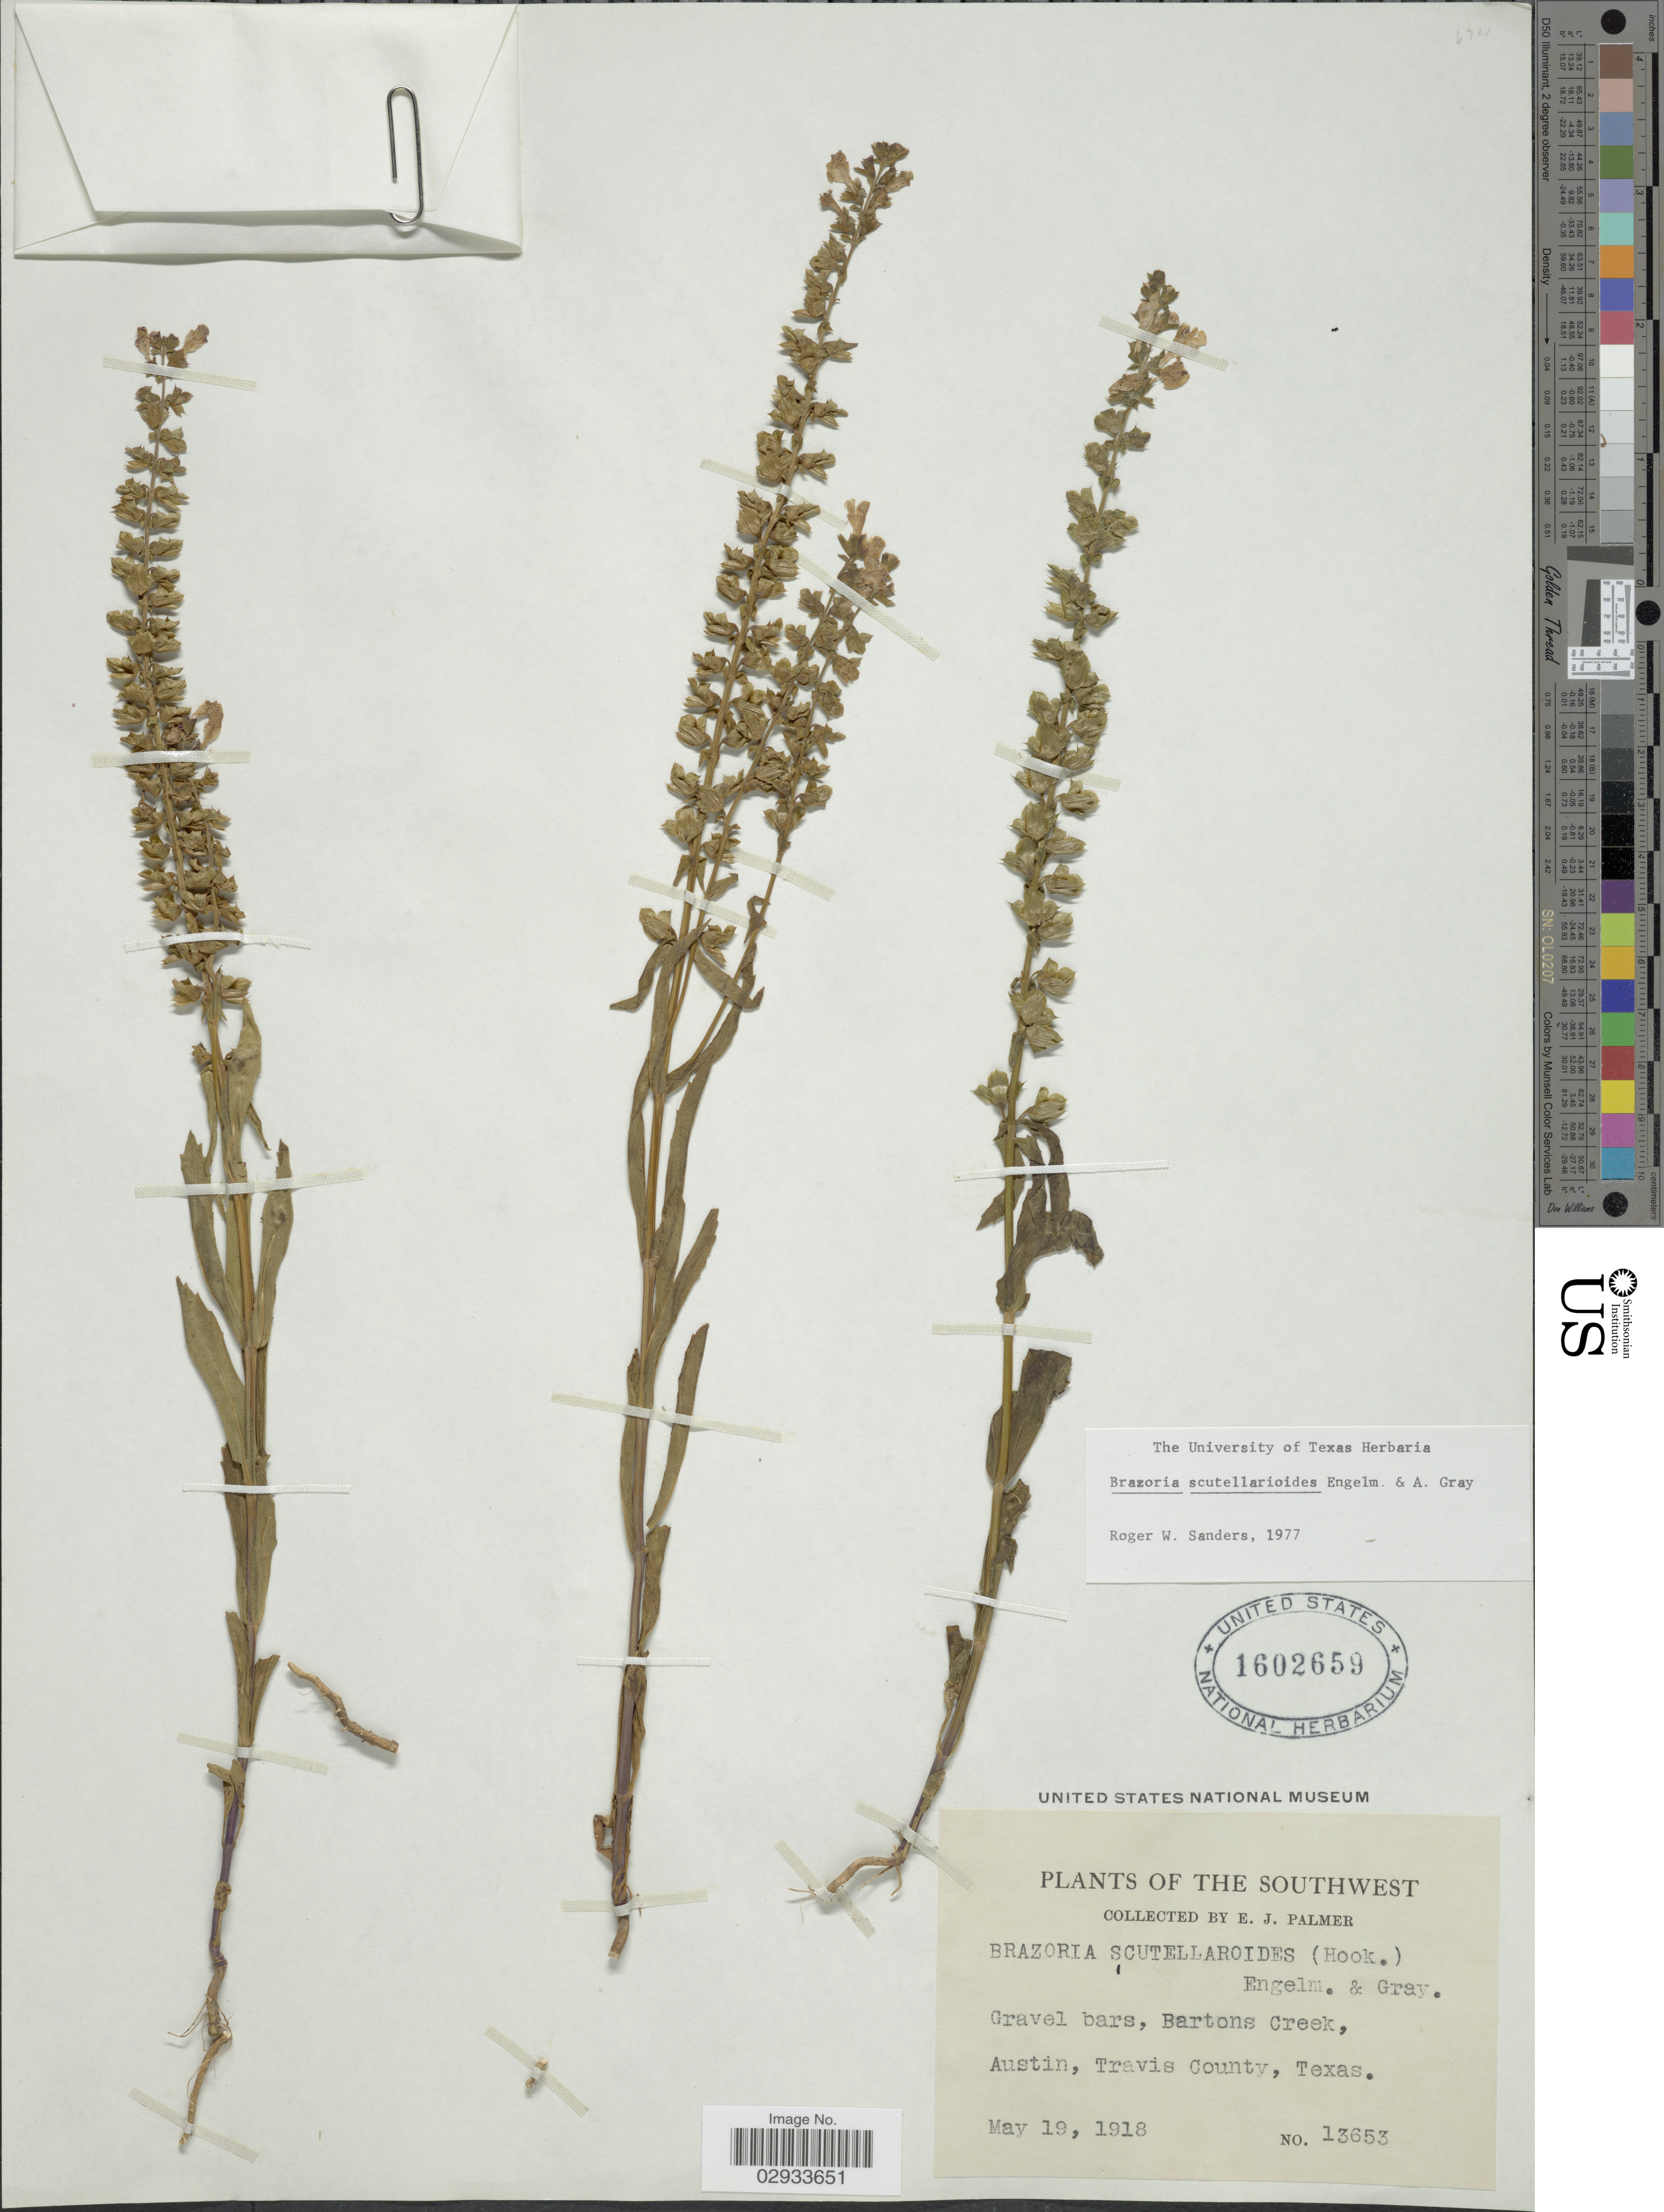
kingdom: Plantae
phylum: Tracheophyta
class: Magnoliopsida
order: Lamiales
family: Lamiaceae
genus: Brazoria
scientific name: Brazoria scutellarioides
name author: Engelm. & A. Gray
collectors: E. J. Palmer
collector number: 13653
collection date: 1918-05-19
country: United States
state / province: Texas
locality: The Southwest, Gravel bars, Bartons Creek, Austin, Travis County, Texas.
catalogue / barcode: US 1602659